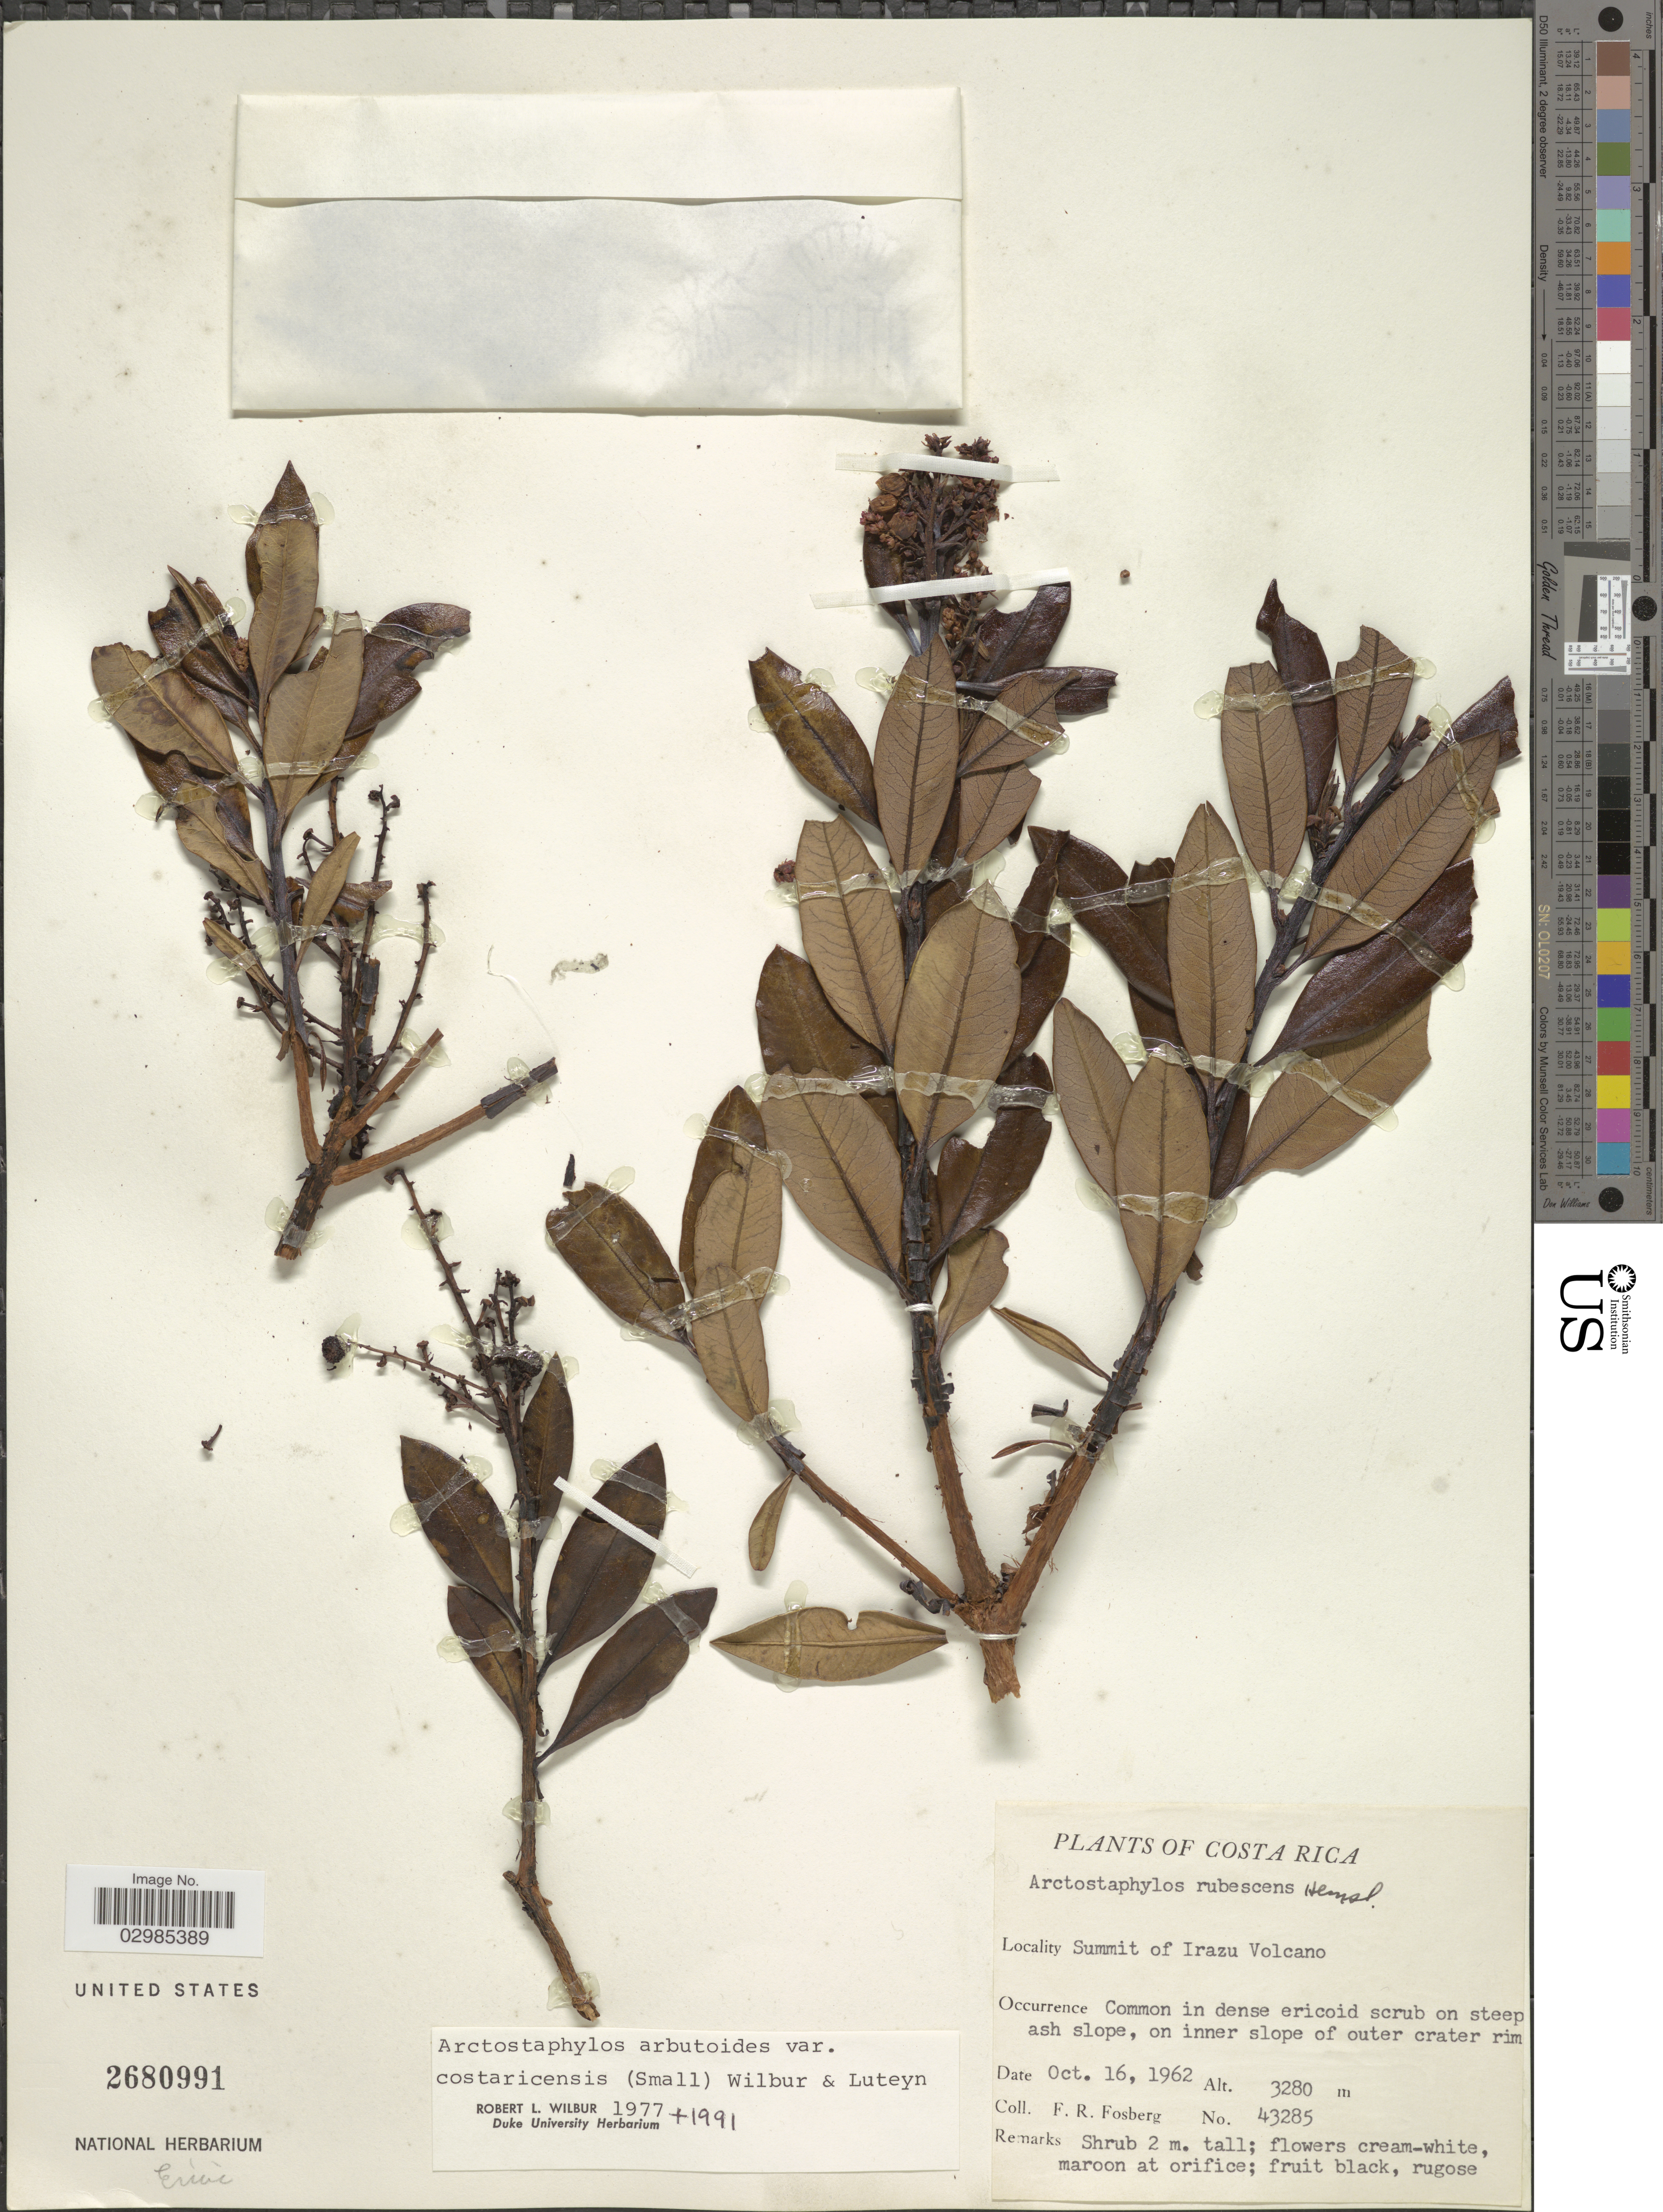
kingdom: Plantae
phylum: Tracheophyta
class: Magnoliopsida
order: Ericales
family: Ericaceae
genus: Arctostaphylos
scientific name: Arctostaphylos arbutoides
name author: (Lindl.) Hemsl.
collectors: F. R. Fosberg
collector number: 43285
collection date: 1962-10-16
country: Costa Rica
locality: Summit of Irazu Volcano. On inner slope of outer crater rim.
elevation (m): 3280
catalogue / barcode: US 2680991